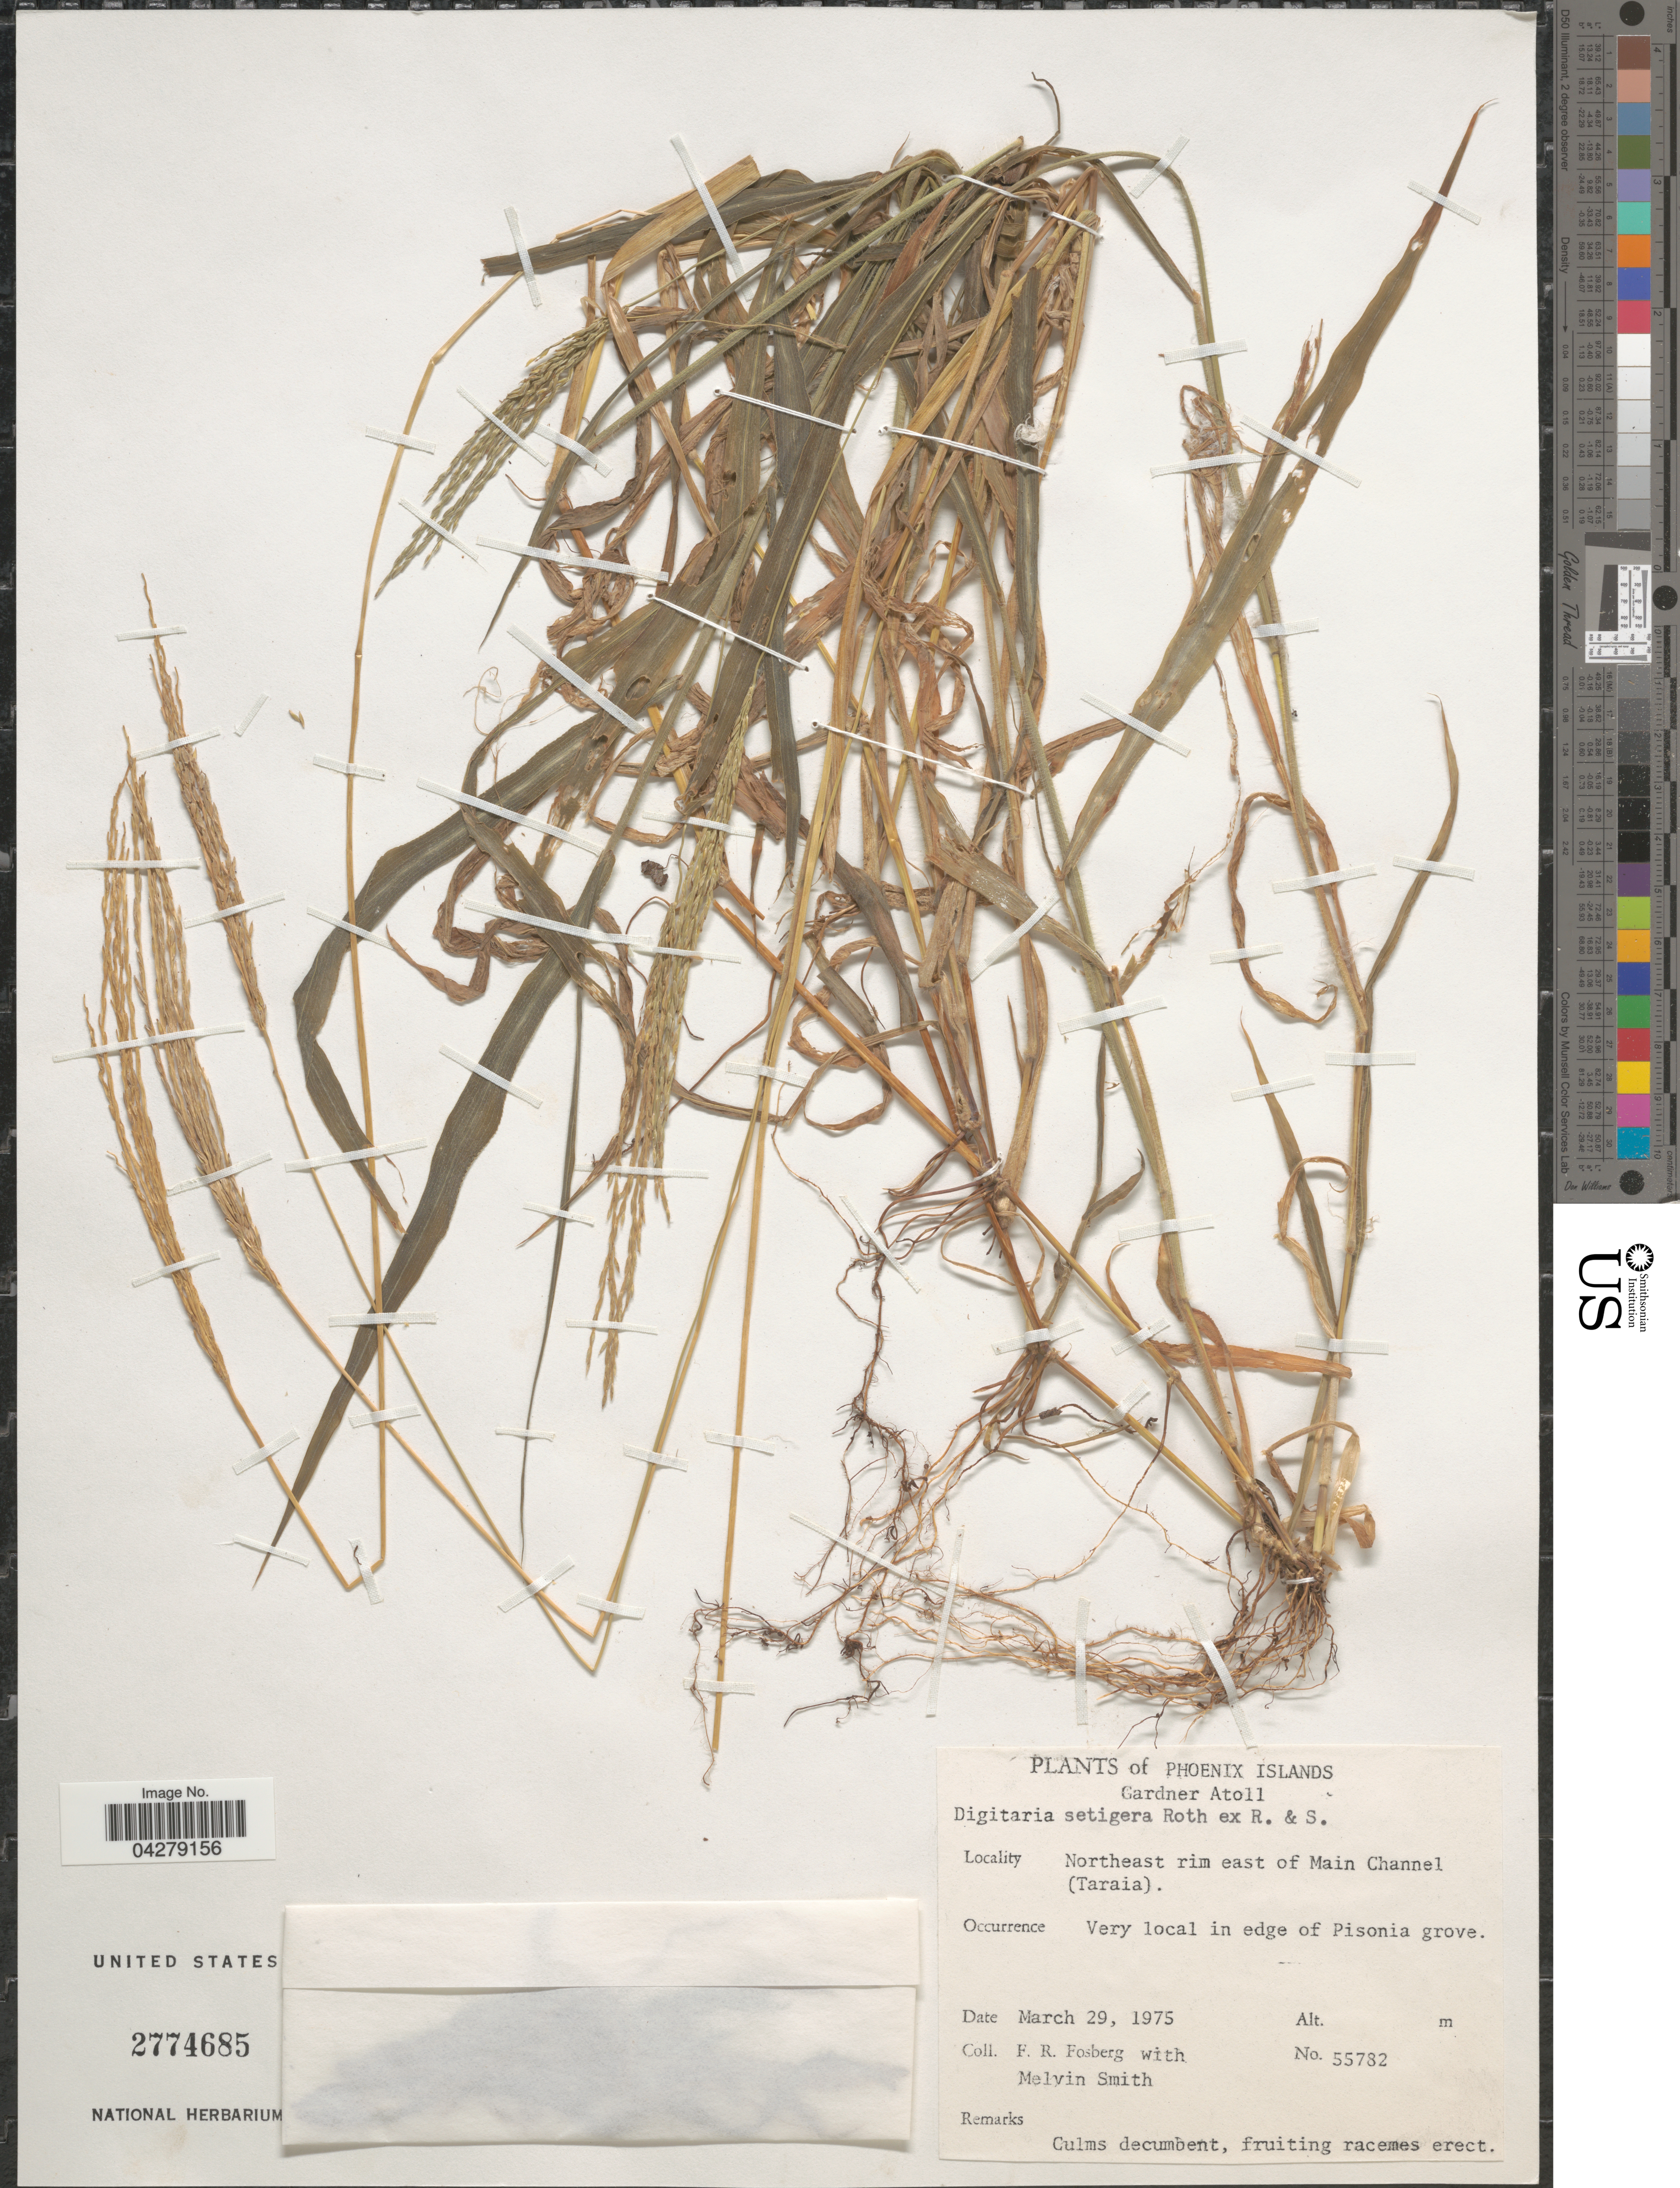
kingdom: Plantae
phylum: Tracheophyta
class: Liliopsida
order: Poales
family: Poaceae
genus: Digitaria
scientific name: Digitaria setigera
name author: Roth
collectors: F. R. Fosberg & M. Smith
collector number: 55782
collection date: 1975-03-29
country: Kiribati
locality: Phoenix Islands. Gardner Atoll. Northeast rim east of Main Channel (Taraia).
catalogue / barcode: US 2774685